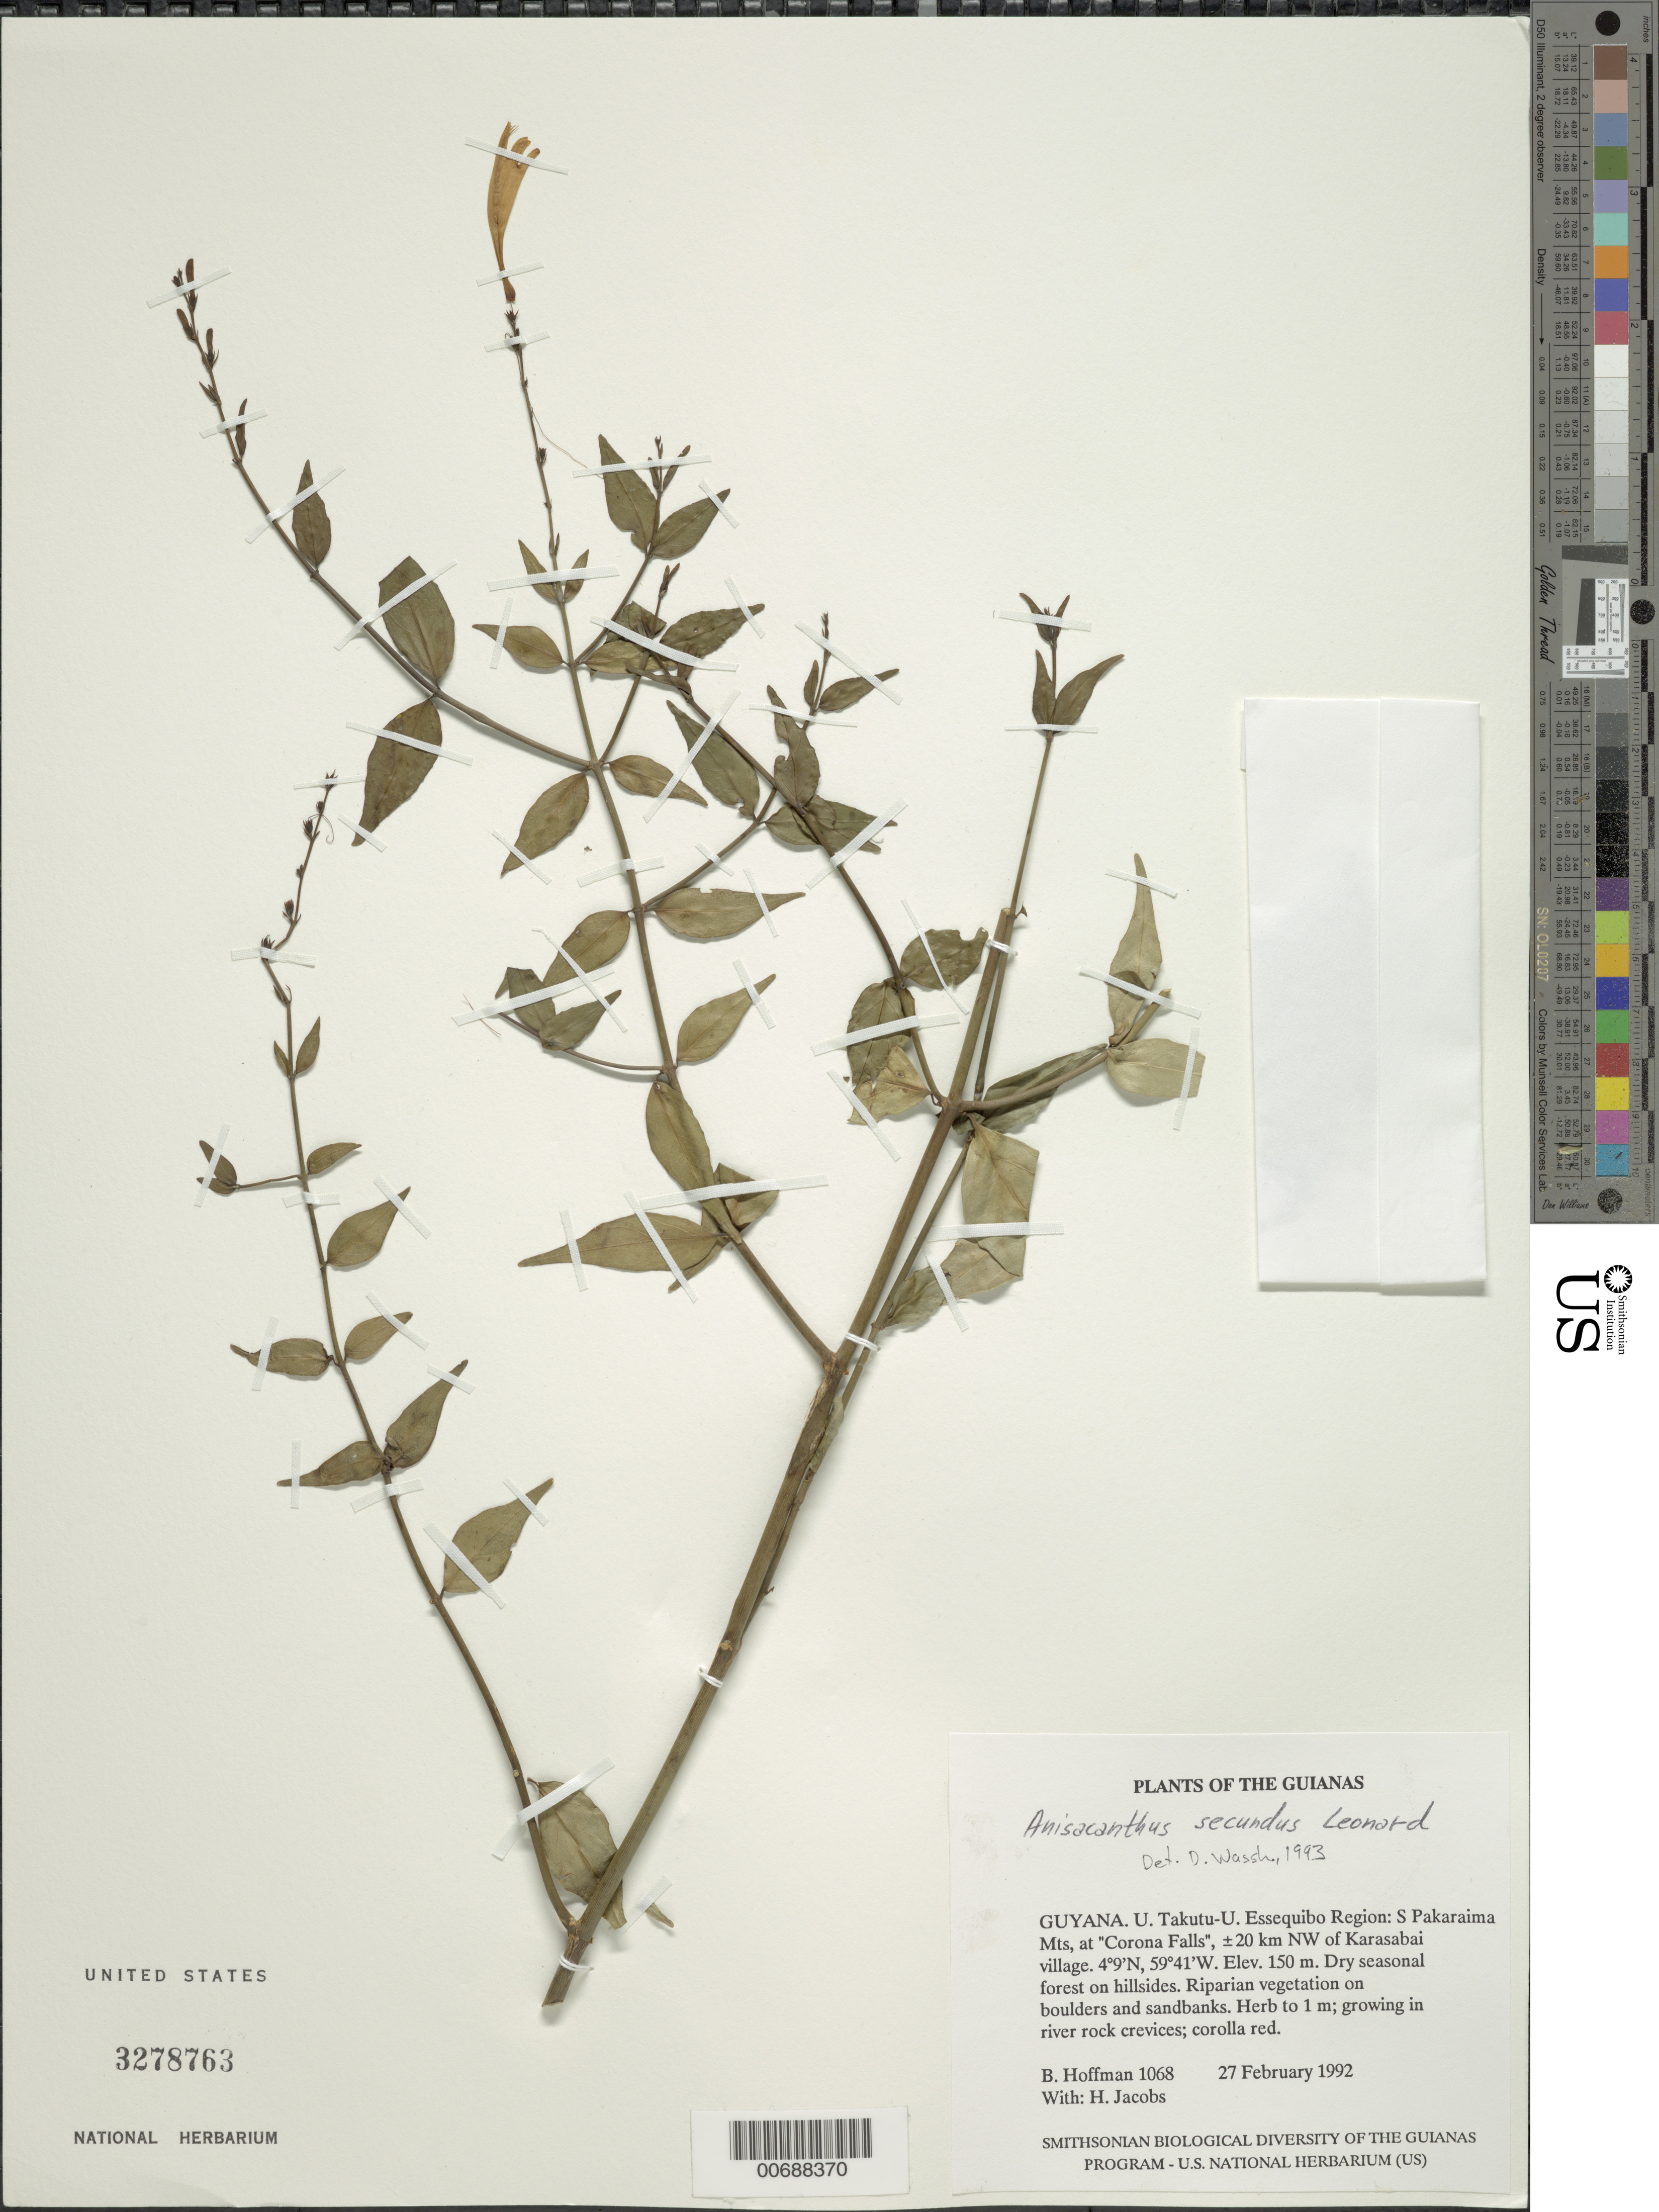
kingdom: Plantae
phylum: Tracheophyta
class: Magnoliopsida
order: Lamiales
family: Acanthaceae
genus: Anisacanthus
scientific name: Anisacanthus secundus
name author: Leonard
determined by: Wasshausen, Dieter C., (BOT), Smithsonian Institution - National Museum of Natural History (UNITED STATES)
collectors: B. Hoffman & H. Jacobs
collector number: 1068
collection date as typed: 27 February 1992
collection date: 1992-02-27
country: Guyana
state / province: U. Takutu-U. Essequibo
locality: S Pakaraima Mts, at "Corona Falls", ±20 km NW of Karasabai village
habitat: Dry seasonal forest on hillsides. Riparian vegetation on boulders and sandbanks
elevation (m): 150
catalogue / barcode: US 3278763